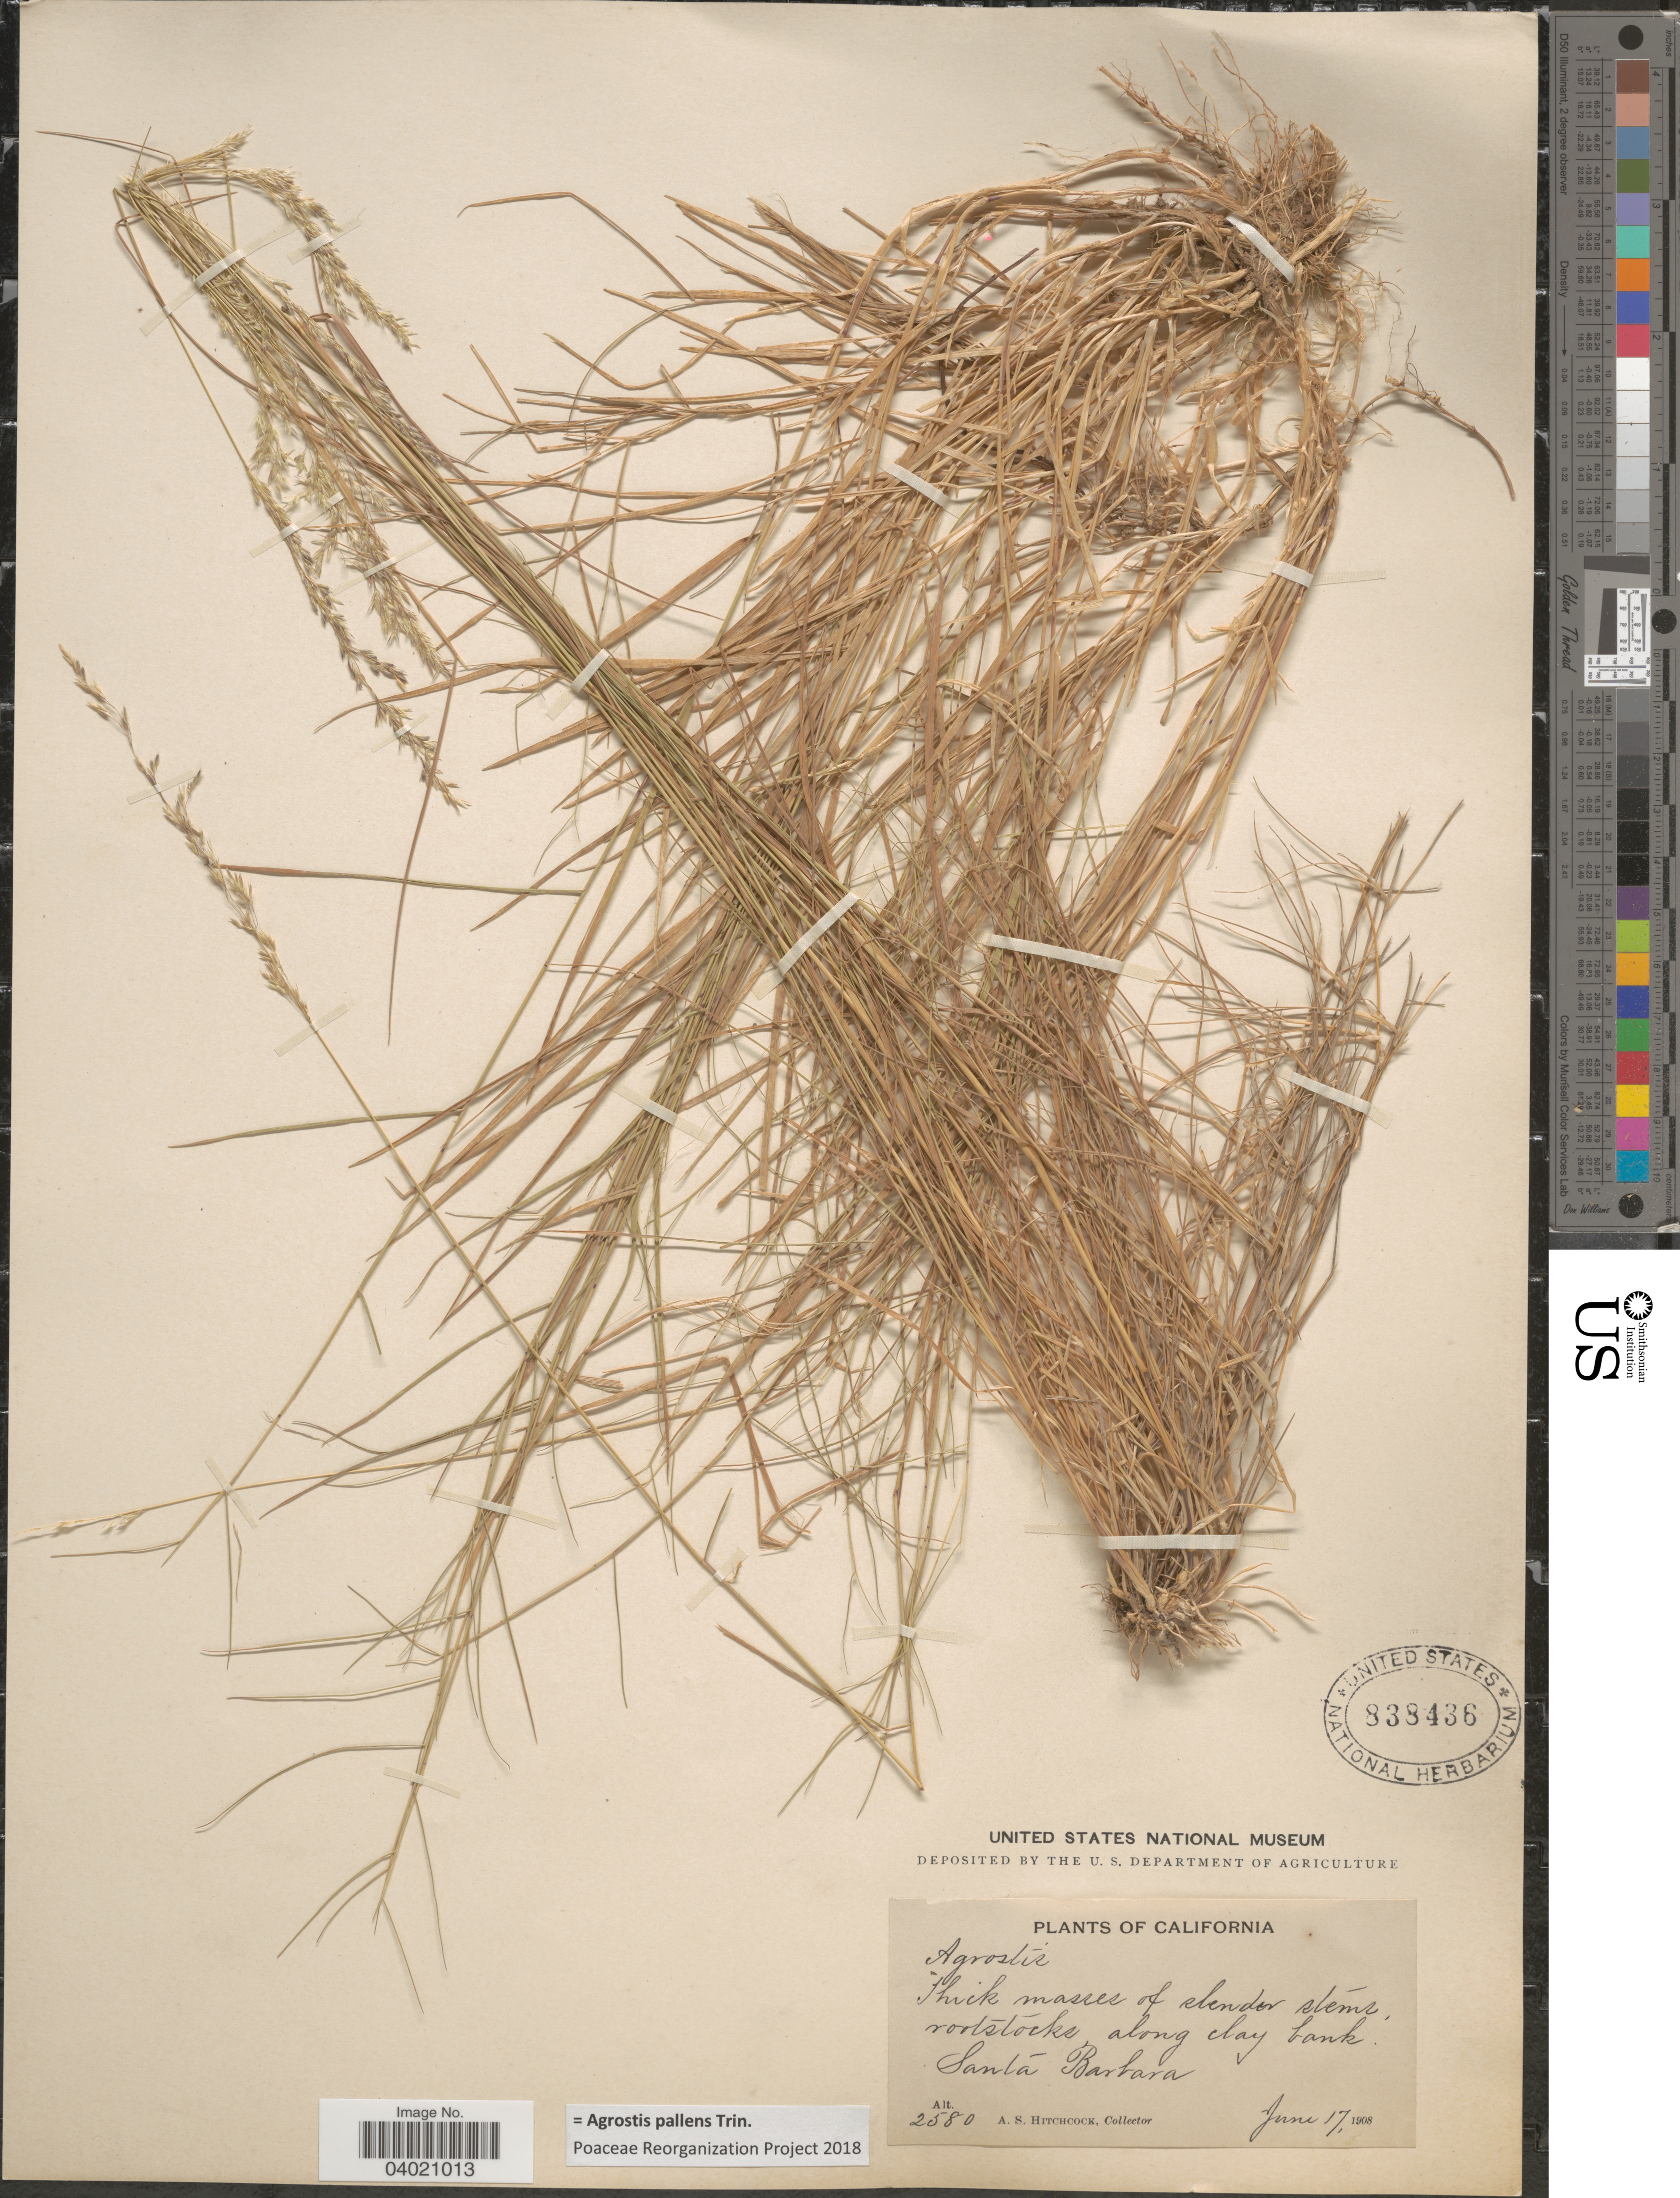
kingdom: Plantae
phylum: Tracheophyta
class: Liliopsida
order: Poales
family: Poaceae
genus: Agrostis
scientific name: Agrostis pallens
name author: Trin.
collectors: A. S. Hitchcock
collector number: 2580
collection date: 1908-06-17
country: United States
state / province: California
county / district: Santa Barbara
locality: Santa Barbara.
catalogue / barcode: US 838436